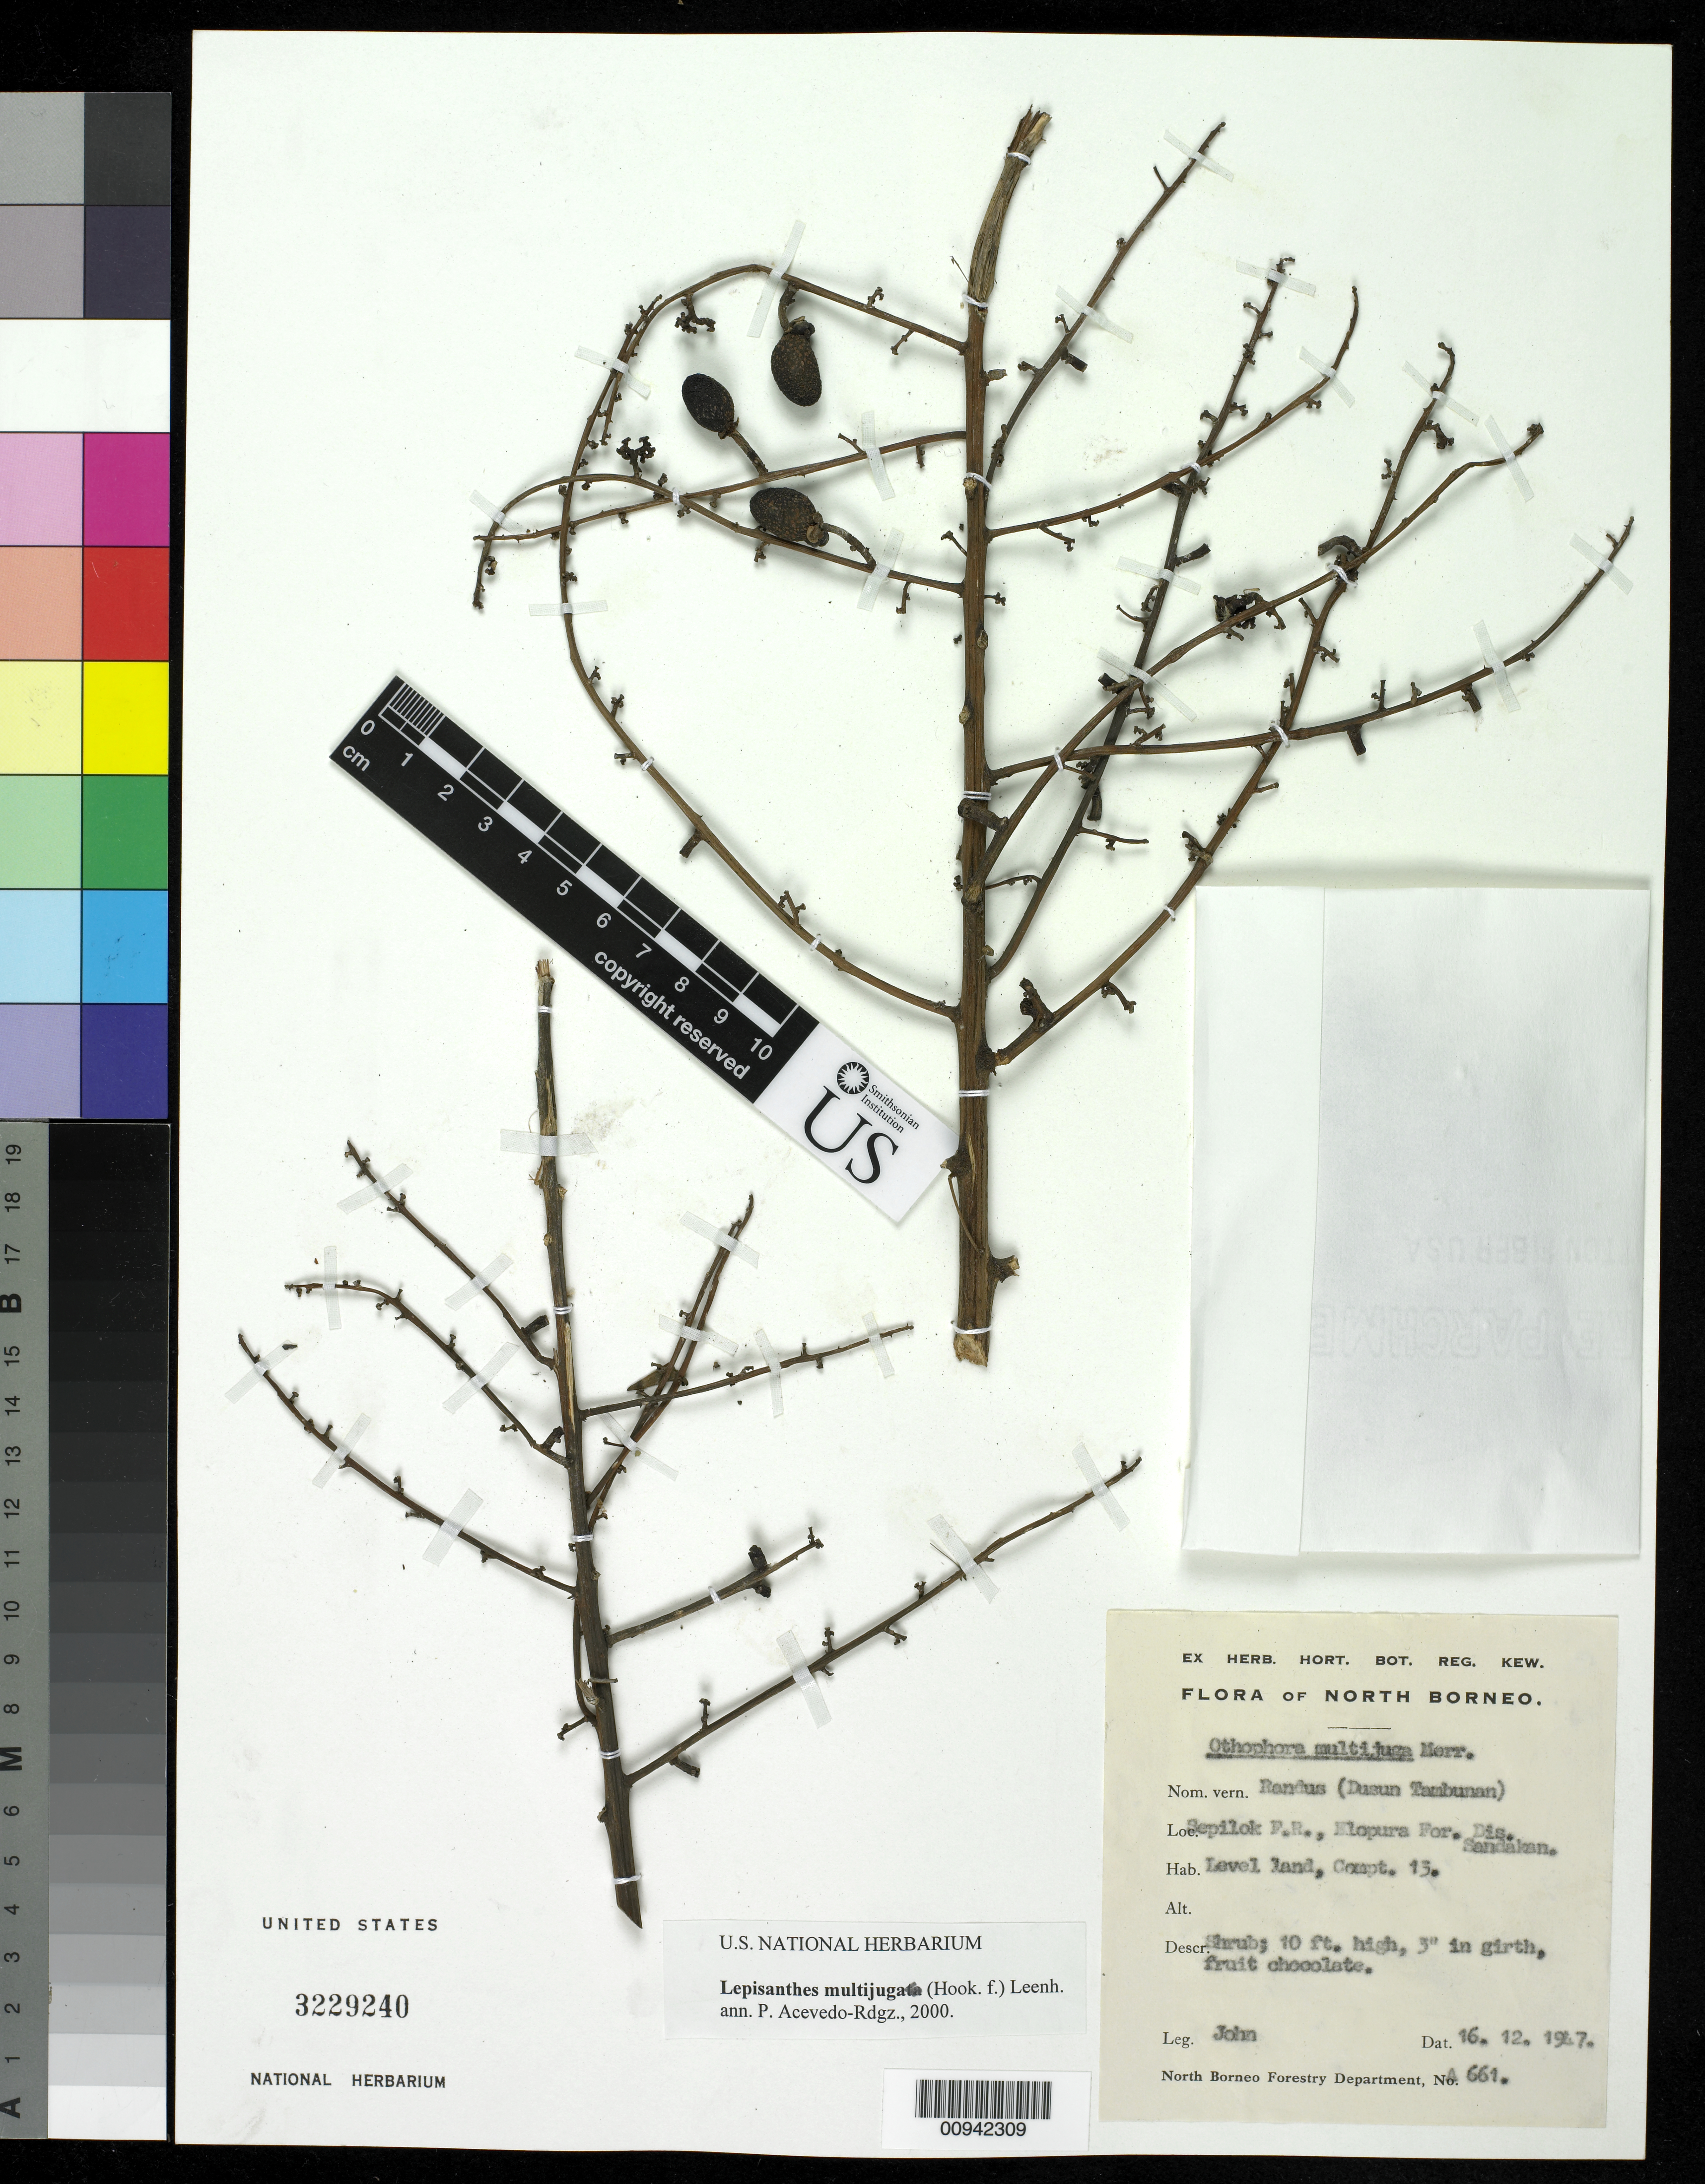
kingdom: Plantae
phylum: Tracheophyta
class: Magnoliopsida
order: Sapindales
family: Sapindaceae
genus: Lepisanthes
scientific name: Lepisanthes multijuga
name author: (Hook. f.) Leenh.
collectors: -. John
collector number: A 661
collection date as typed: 16 Dec 1947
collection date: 1947-12-16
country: Malaysia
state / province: Sabah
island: Borneo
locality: Sepilok F.D., Elopura F.D., Sandakan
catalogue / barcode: US 3229240